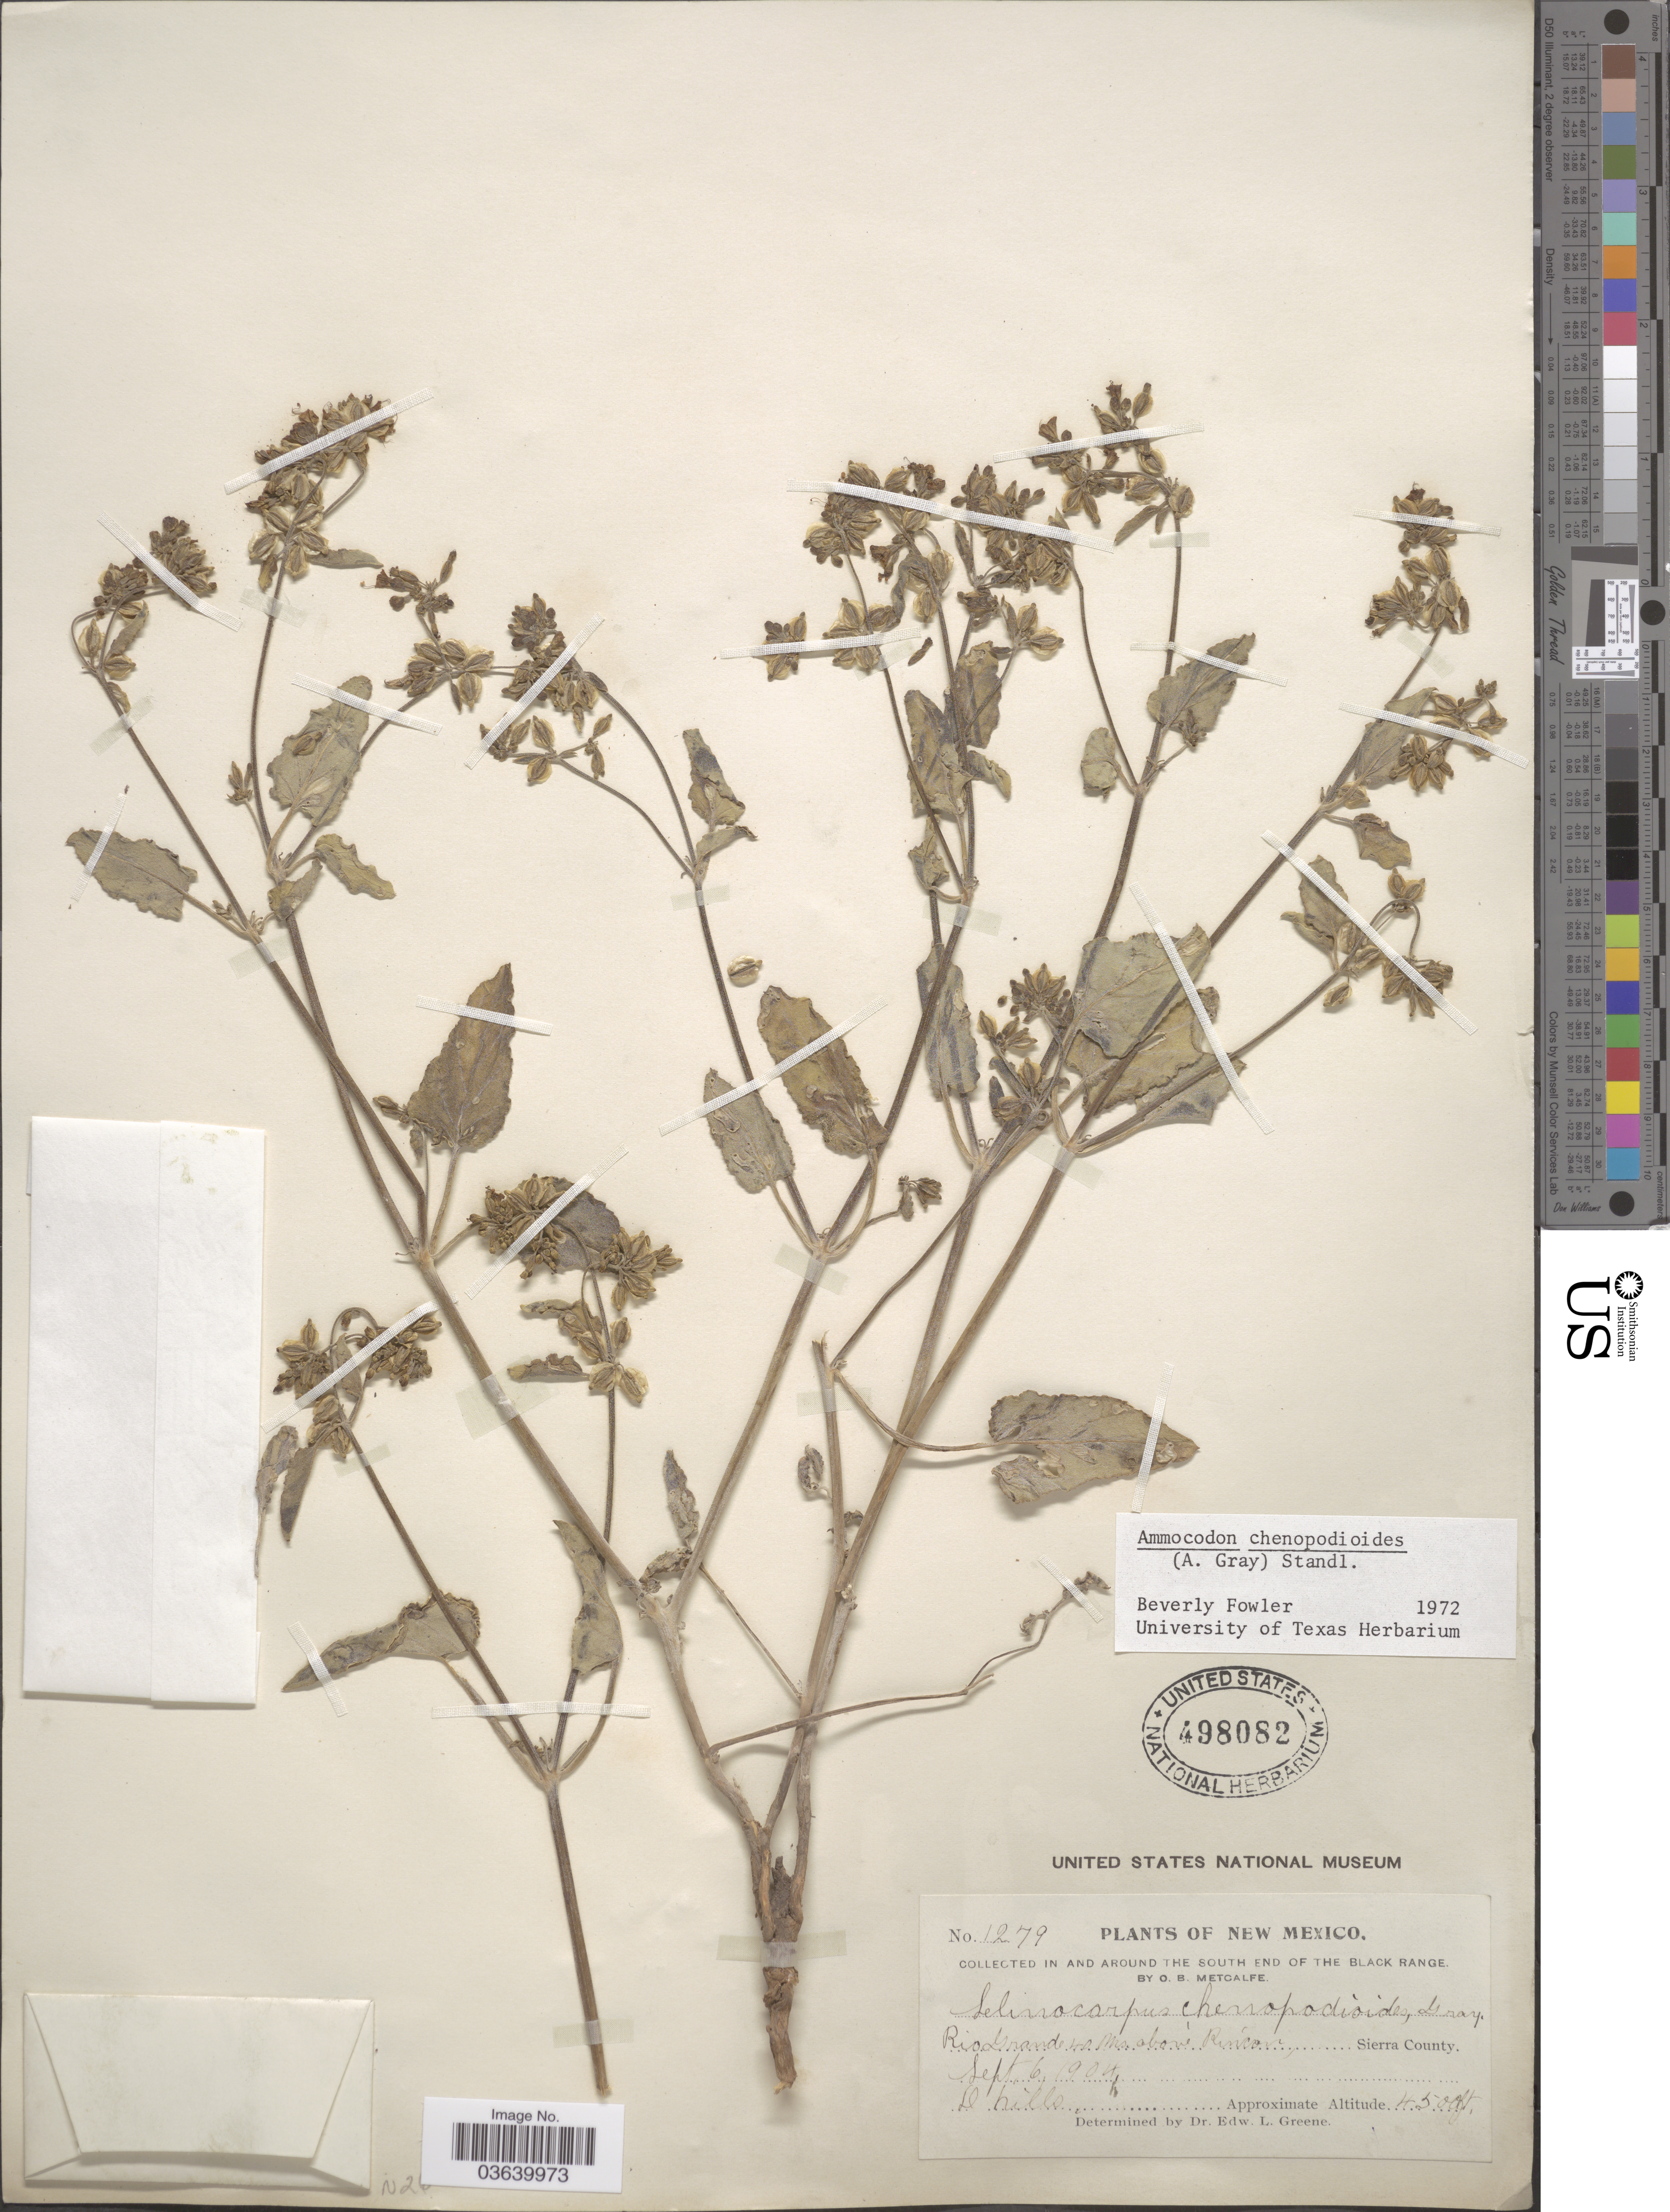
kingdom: Plantae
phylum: Tracheophyta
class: Magnoliopsida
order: Caryophyllales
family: Nyctaginaceae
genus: Acleisanthes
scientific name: Acleisanthes chenopodioides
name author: (A. Gray) R.A. Levin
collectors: O. B. Metcalfe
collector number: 1279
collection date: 1904-09-06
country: United States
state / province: New Mexico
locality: In and around the south end of the Black Range. Rio Grande 40 mls above Rincon, Sierra County.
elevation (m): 1372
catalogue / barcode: US 498082